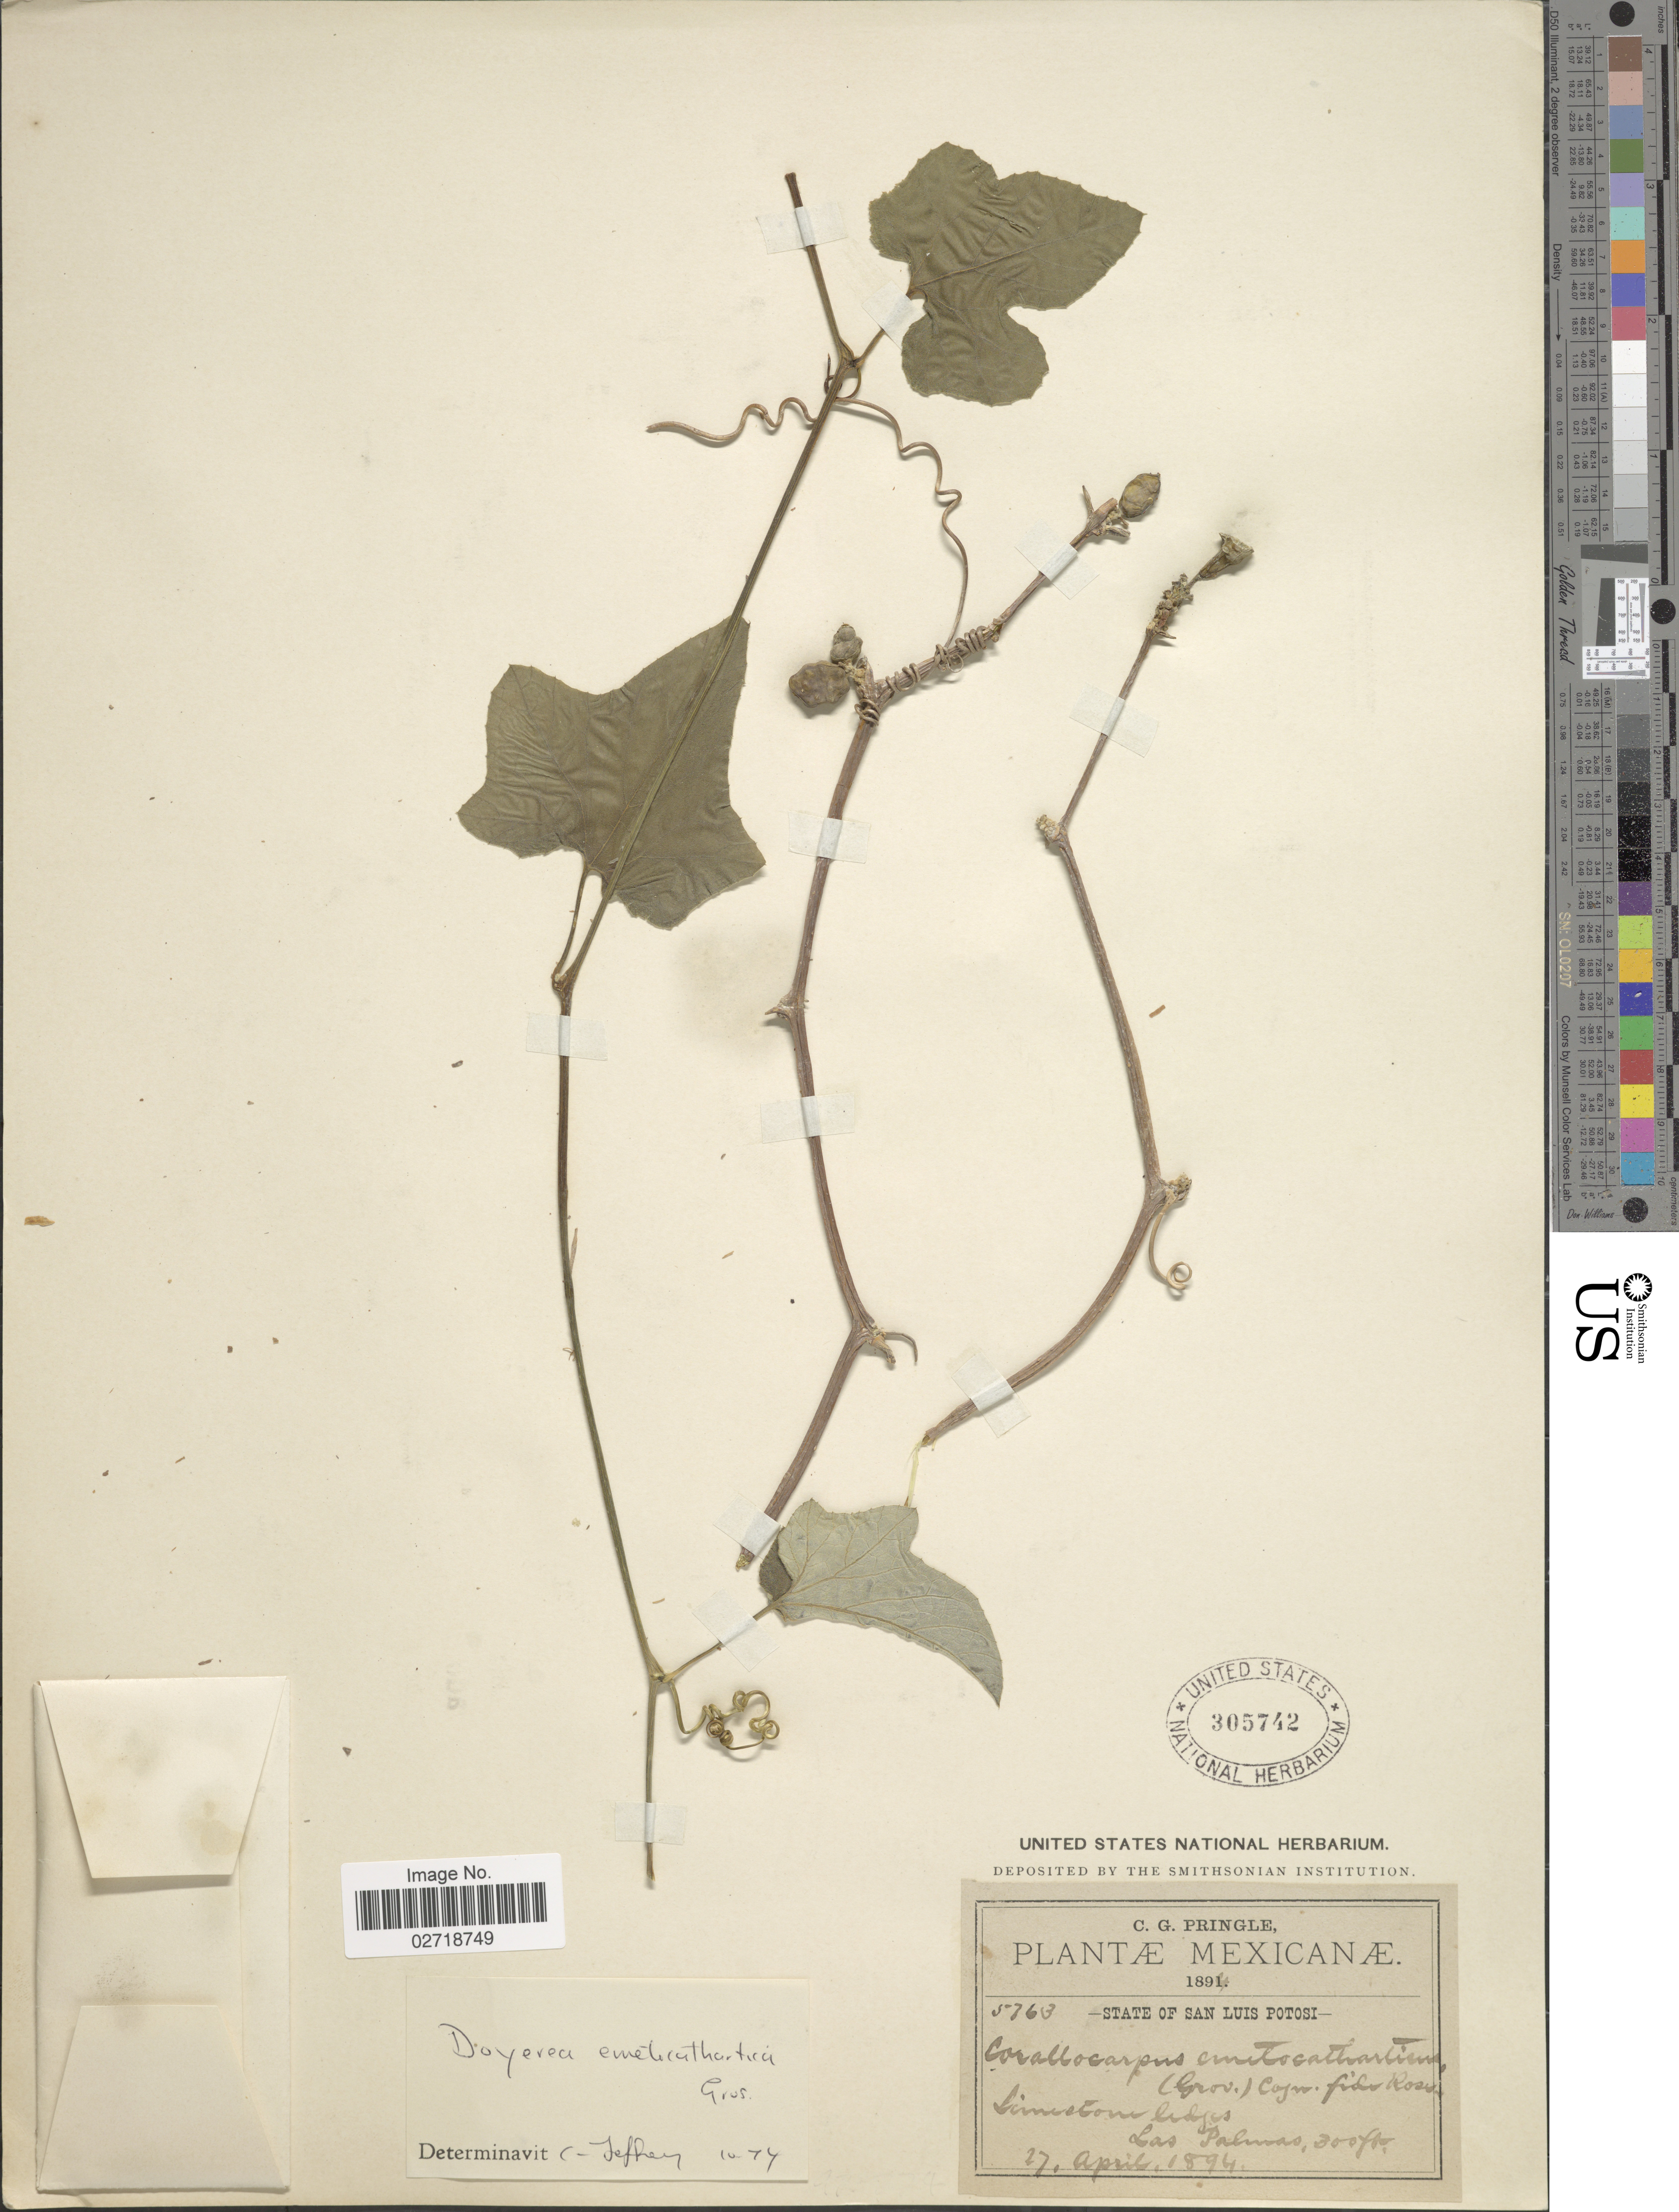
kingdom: Plantae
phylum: Tracheophyta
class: Magnoliopsida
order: Cucurbitales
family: Cucurbitaceae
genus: Doyerea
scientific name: Doyerea emetocathartica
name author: Grousordy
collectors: C. G. Pringle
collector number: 5763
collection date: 1894-04-27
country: Mexico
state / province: San Luis Potosí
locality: Las Palmas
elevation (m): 91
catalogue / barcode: US 305742